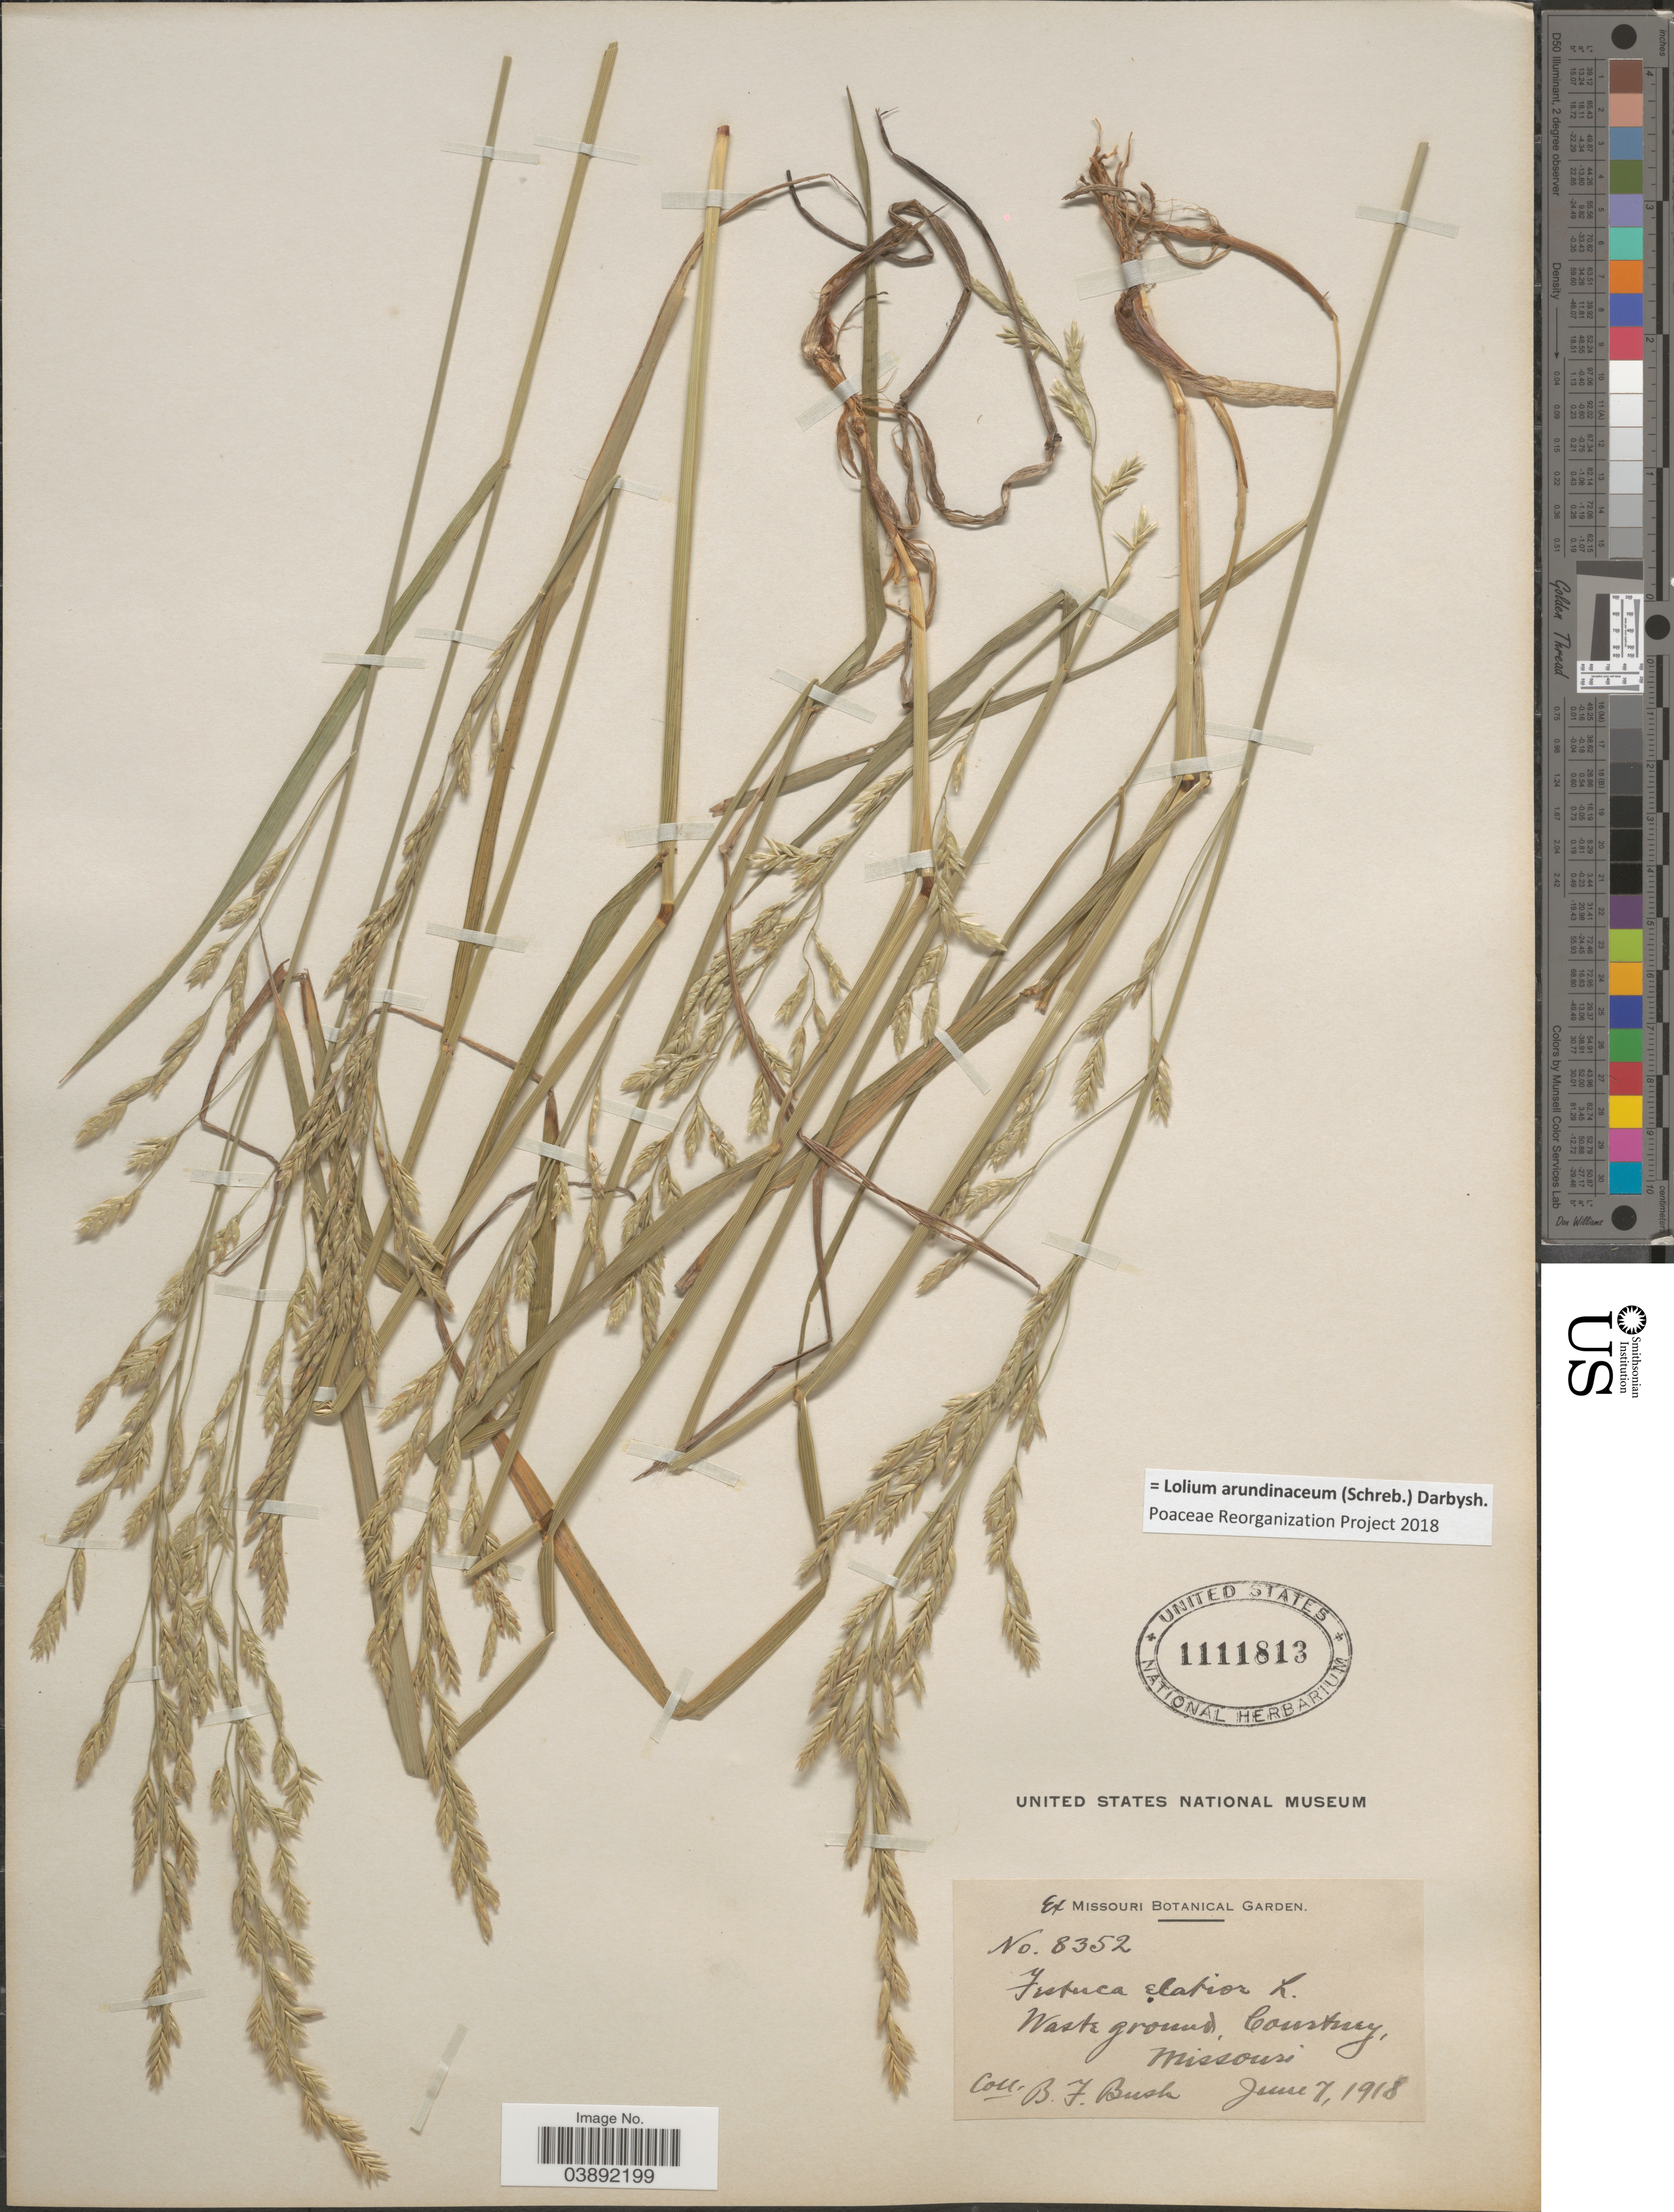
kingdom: Plantae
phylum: Tracheophyta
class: Liliopsida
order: Poales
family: Poaceae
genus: Lolium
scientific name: Lolium arundinaceum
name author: (Schreb.) Darbysh.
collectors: B. F. Bush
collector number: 8352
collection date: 1918-06-07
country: United States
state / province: Missouri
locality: Waste ground, Courtney.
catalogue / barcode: US 1111813